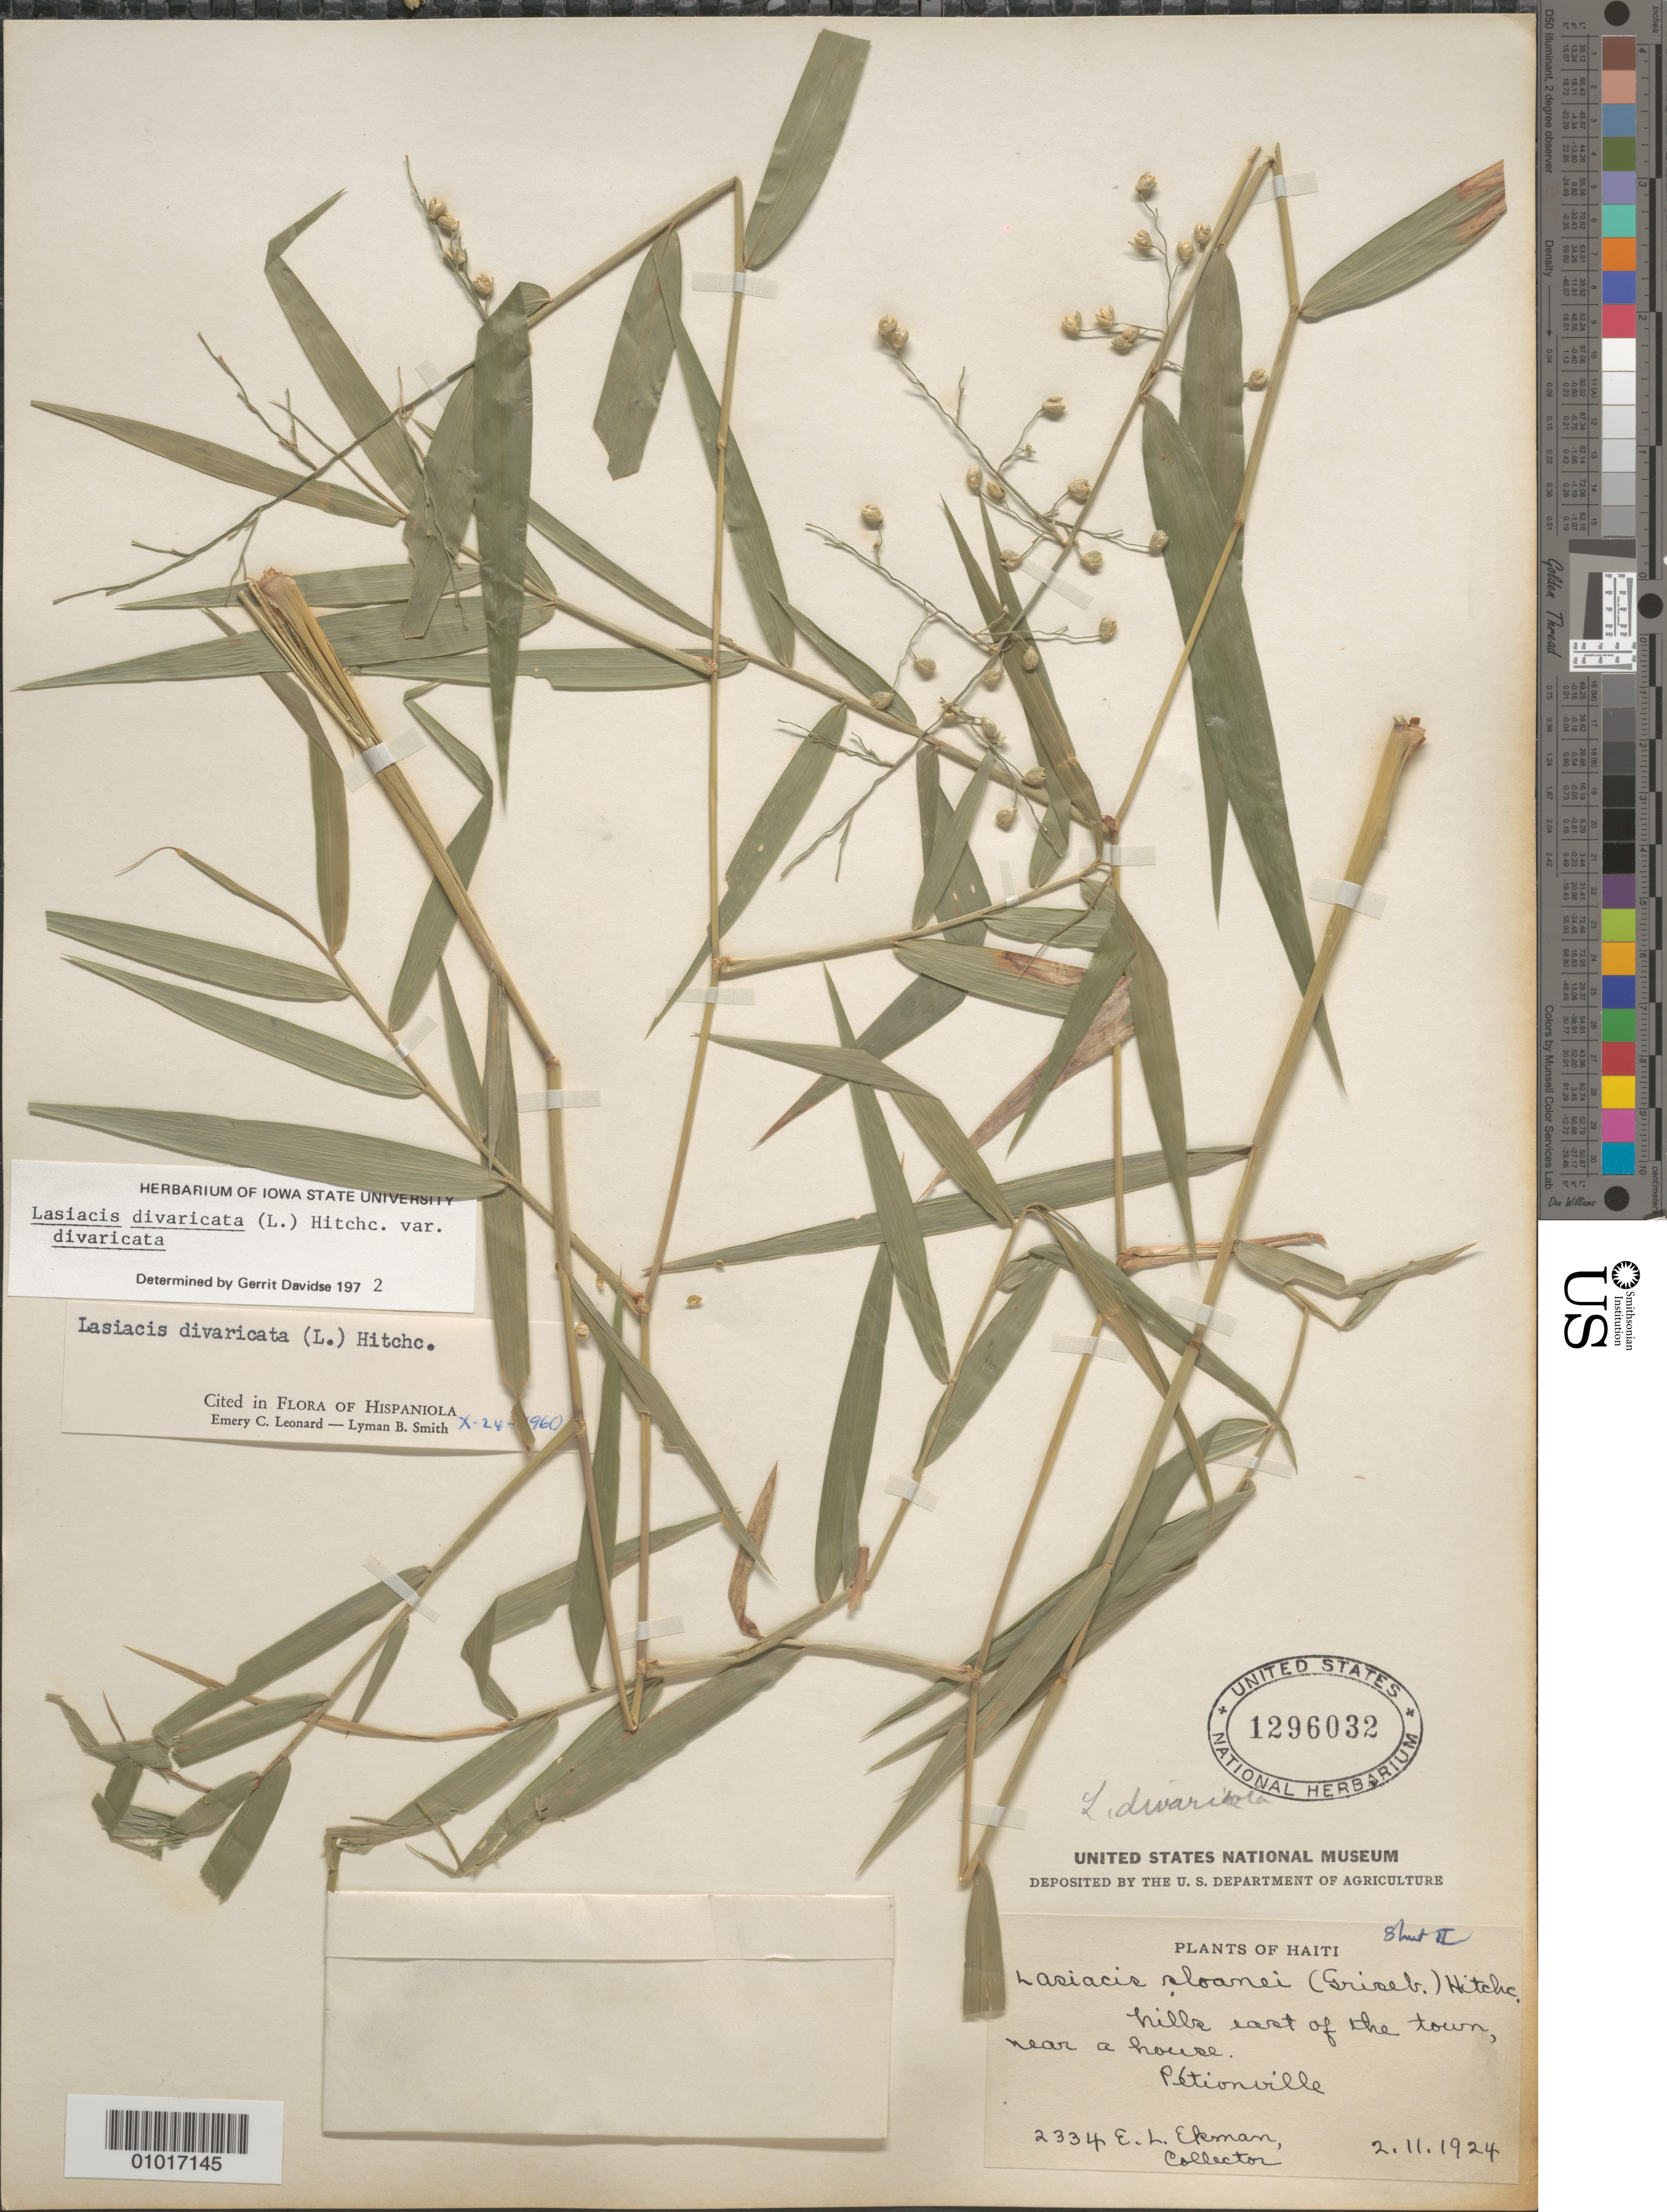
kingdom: Plantae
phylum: Tracheophyta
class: Liliopsida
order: Poales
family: Poaceae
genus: Lasiacis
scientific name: Lasiacis divaricata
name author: (L.) Hitchc.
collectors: E. L. Ekman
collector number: H 2334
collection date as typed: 02 Nov 1924 or 11 Feb 1924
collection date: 1924-02-11 or 1924-11-02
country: Haiti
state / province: Óuest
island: Hispaniola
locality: Hills east of the town, near a house. Petionville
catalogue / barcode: US 1296032